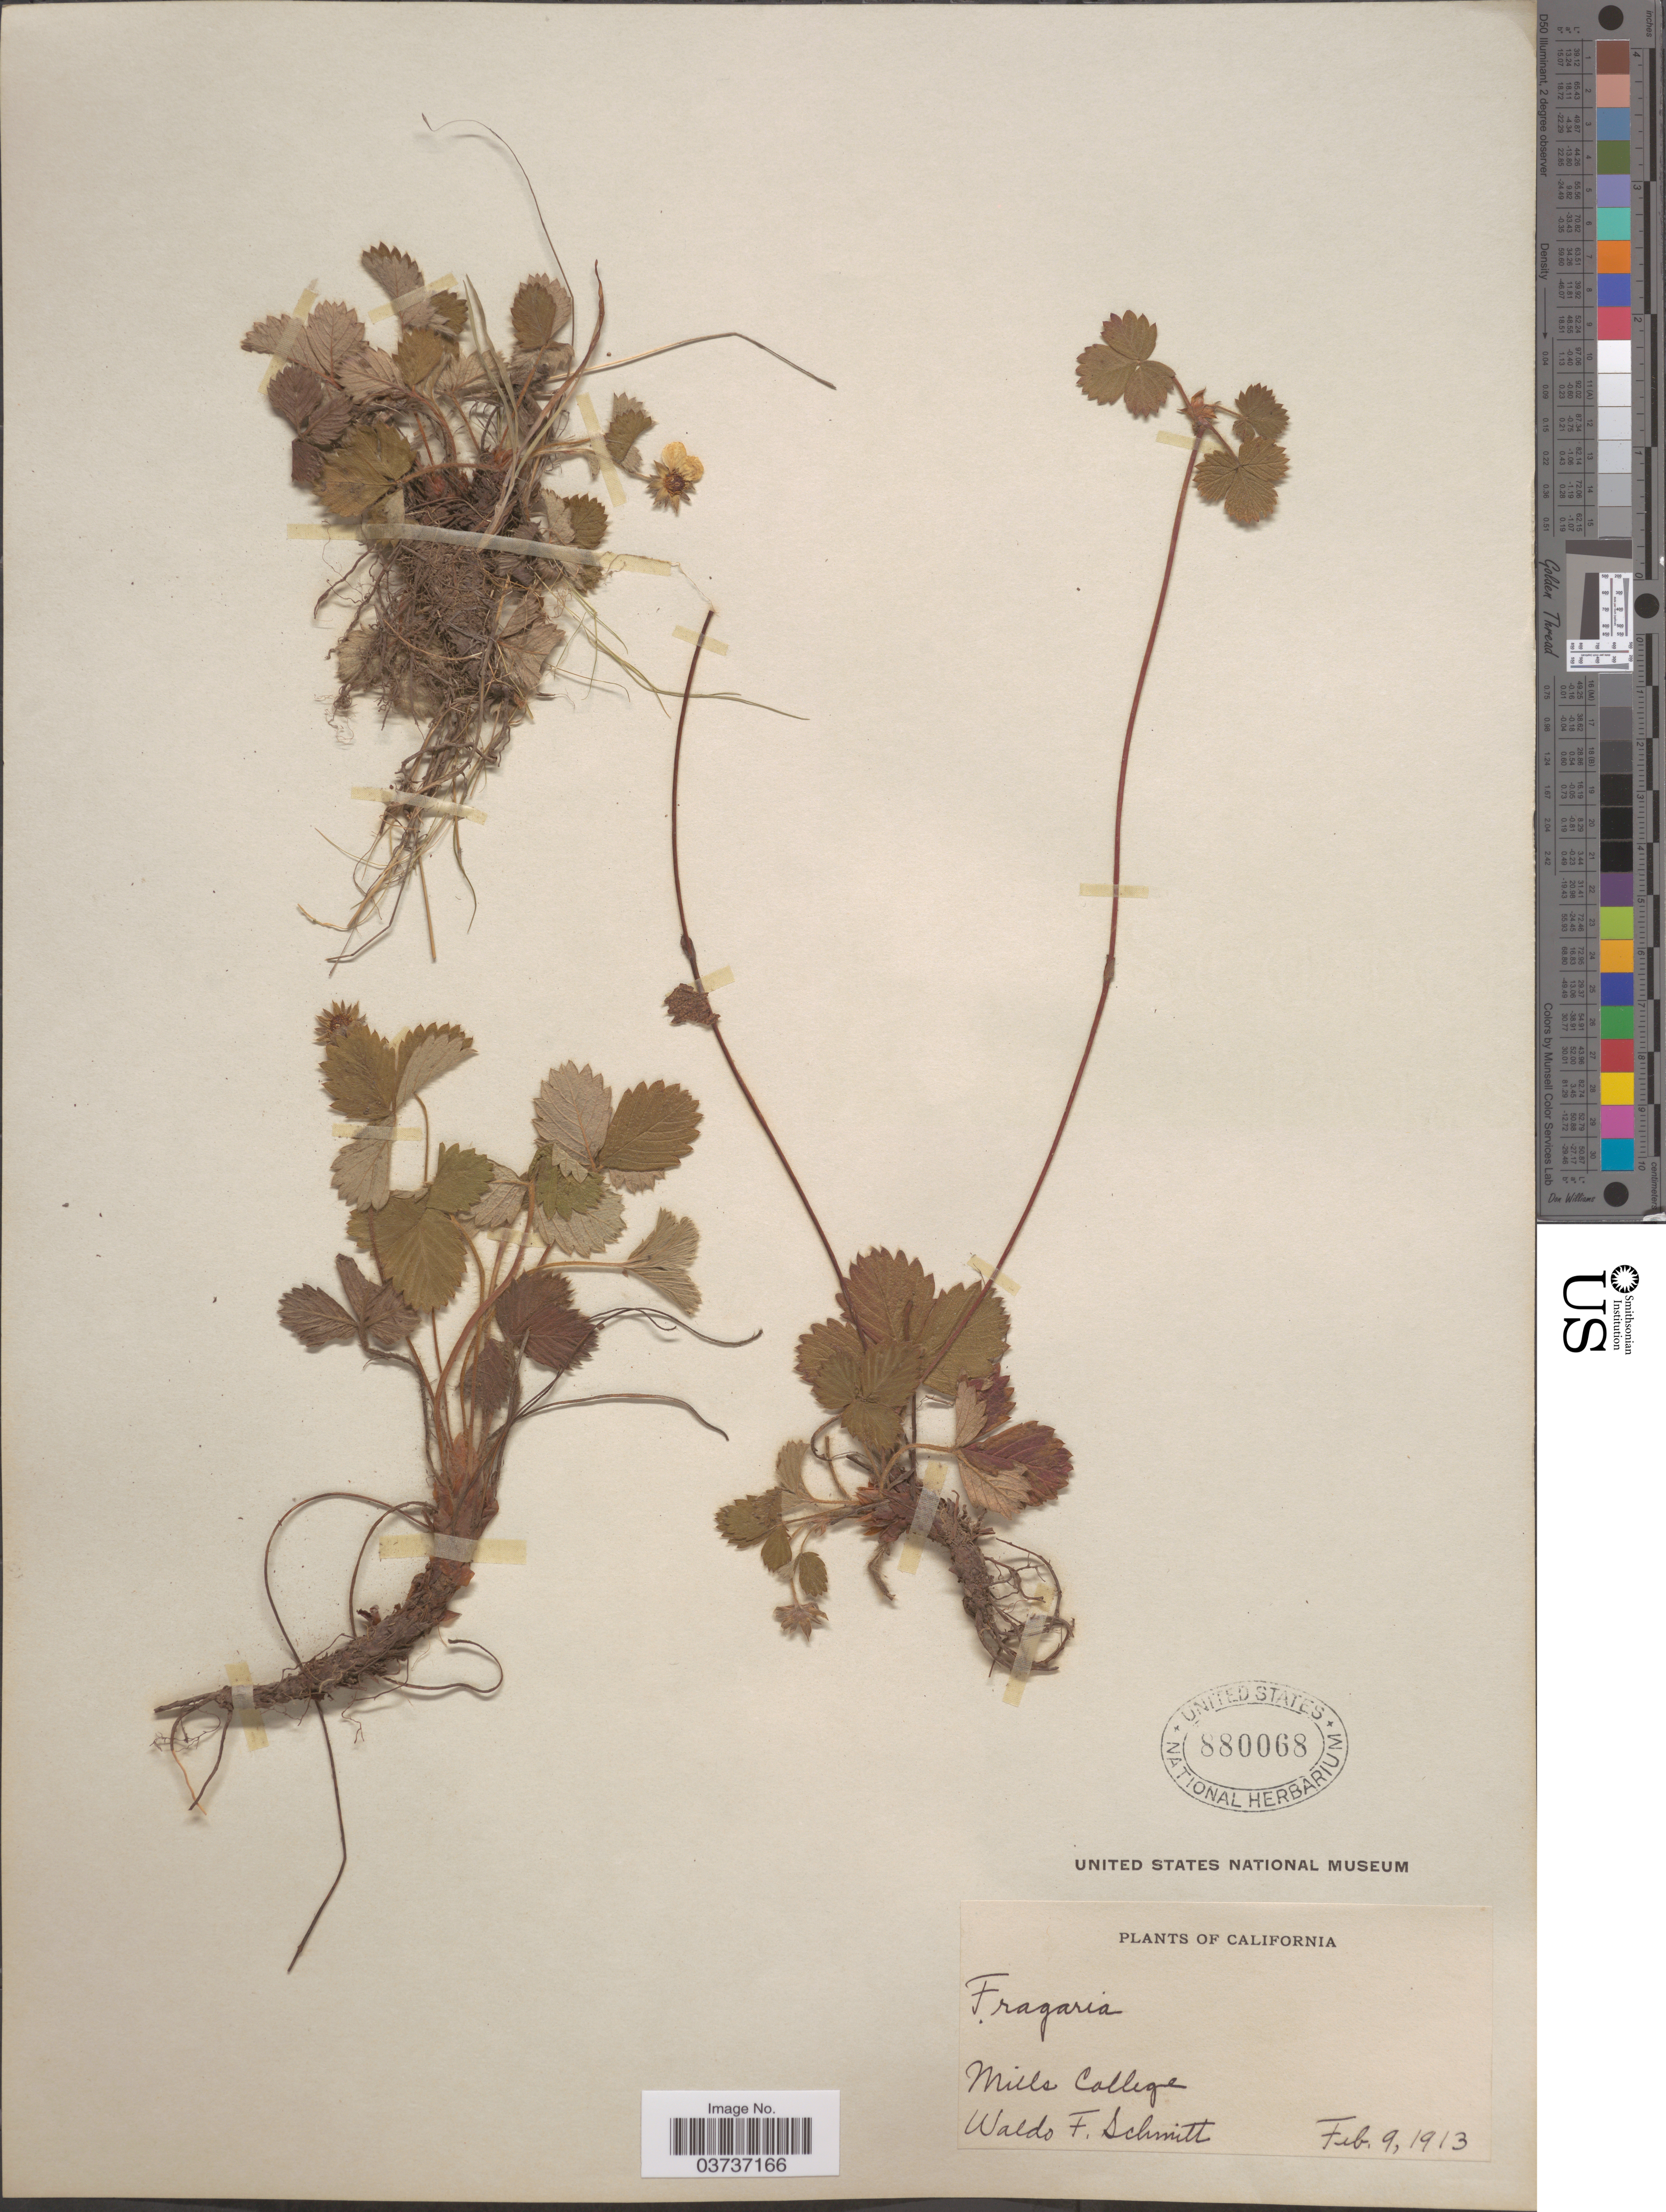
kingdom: Plantae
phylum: Tracheophyta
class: Magnoliopsida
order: Rosales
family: Rosaceae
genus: Fragaria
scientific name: Fragaria californica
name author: Cham. & Schltdl.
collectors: W. F. Schmitt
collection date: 1913-02-09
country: United States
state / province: California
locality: Mills College.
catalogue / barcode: US 880068